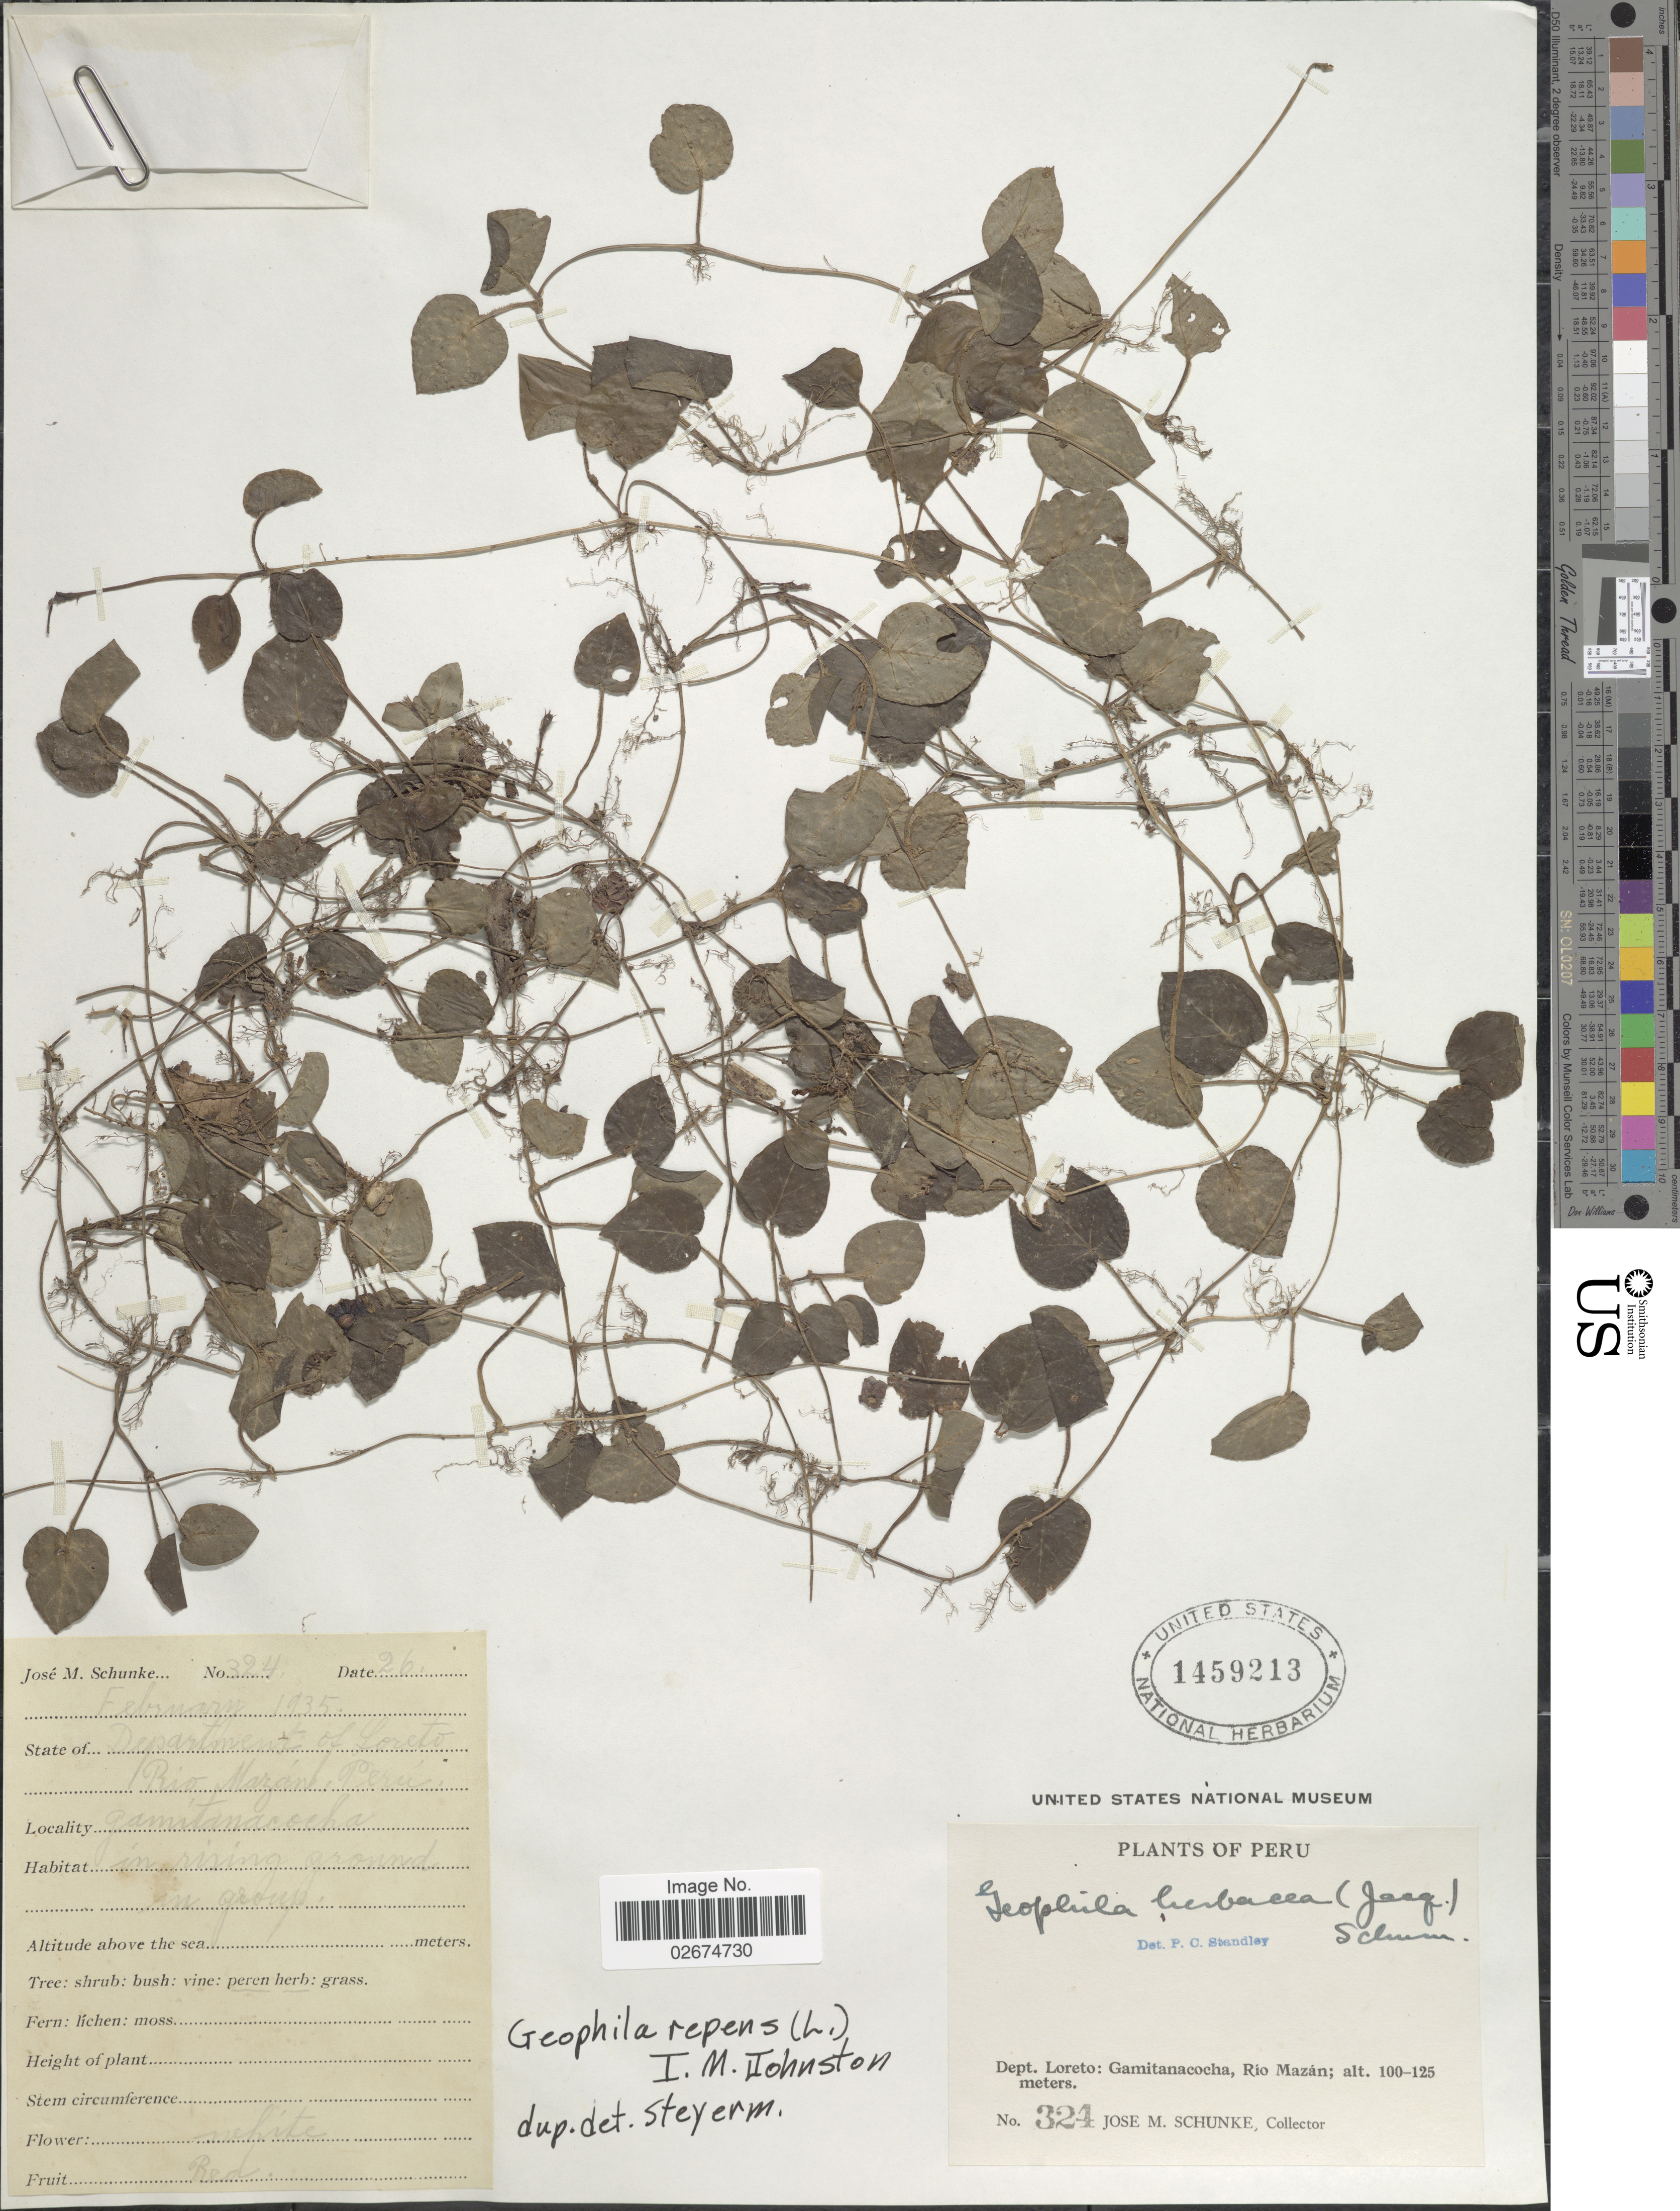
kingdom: Plantae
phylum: Tracheophyta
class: Magnoliopsida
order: Gentianales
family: Rubiaceae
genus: Carinta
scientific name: Carinta repens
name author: (L.) L.B. Sm. & Downs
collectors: J. M. Schunke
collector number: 324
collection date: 1935-02-26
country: Peru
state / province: Loreto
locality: Gamitanacocha, Rio Mazan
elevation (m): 100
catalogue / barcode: US 1459213